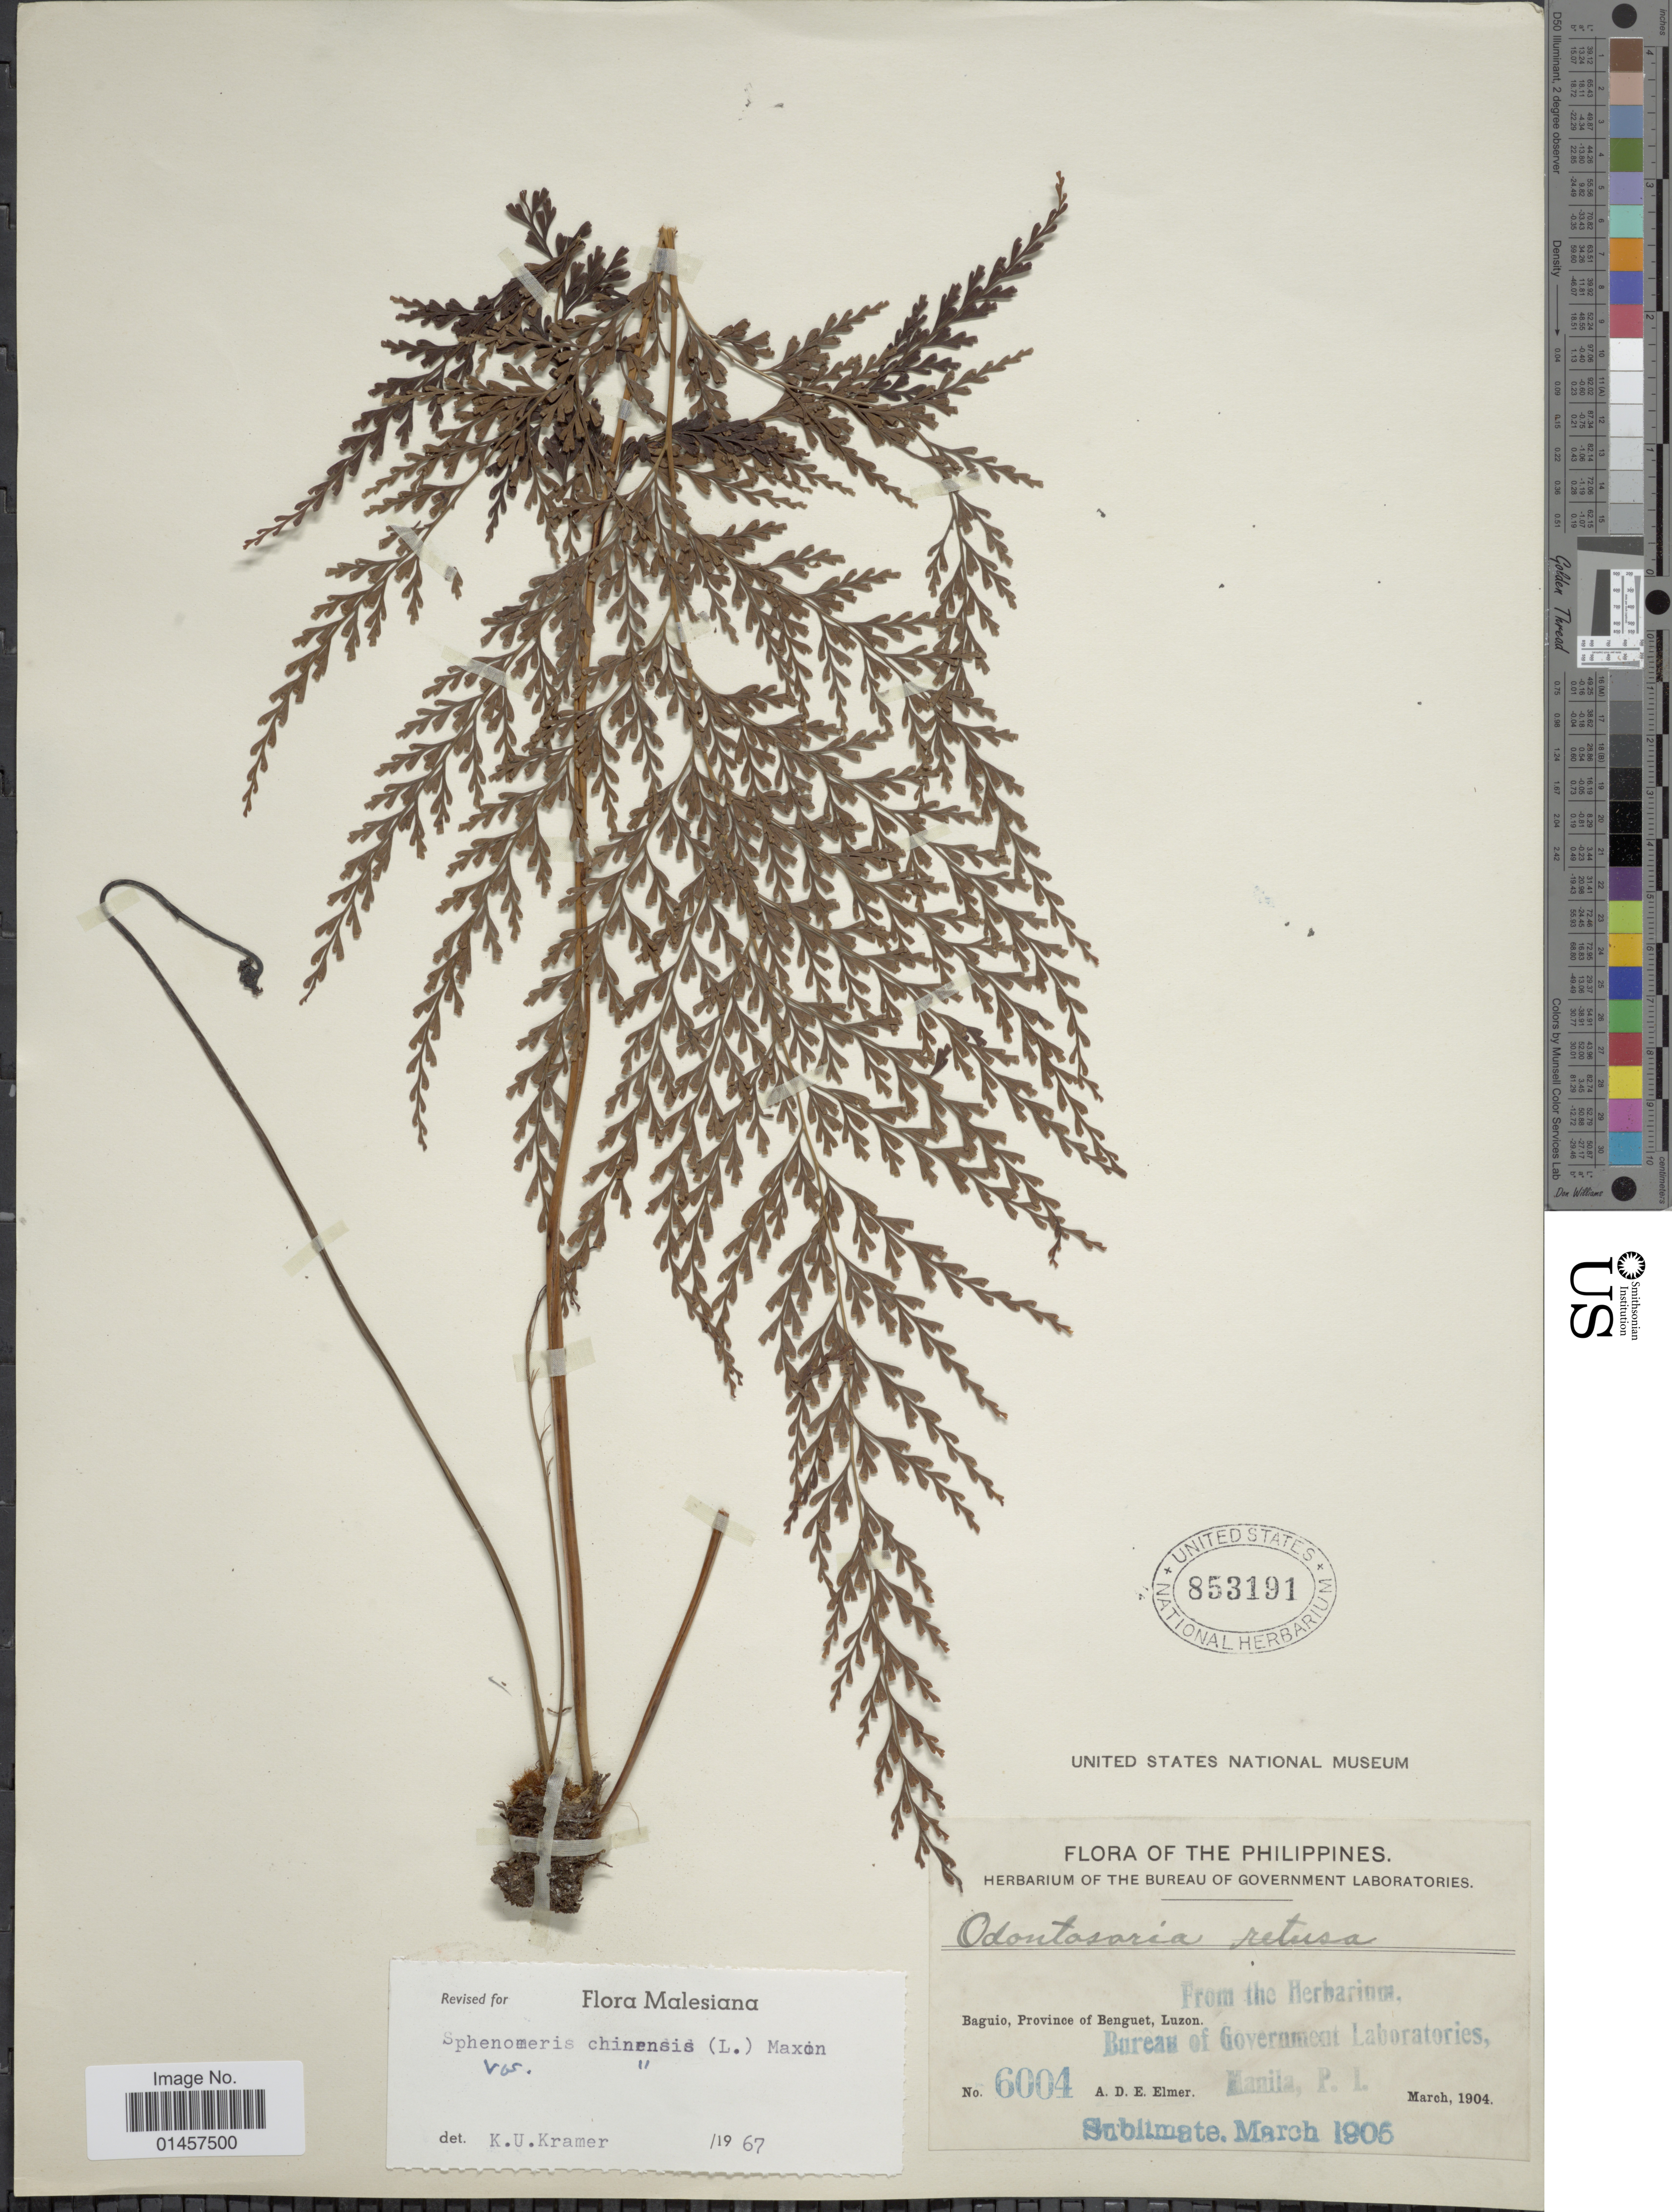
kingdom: Plantae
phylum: Tracheophyta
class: Polypodiopsida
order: Polypodiales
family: Lindsaeaceae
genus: Sphenomeris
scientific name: Sphenomeris chinensis var. chinensis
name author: (L.) Maxon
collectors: A. D. E. Elmer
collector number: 6004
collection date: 1904-03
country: Philippines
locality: Baguio, province of Benguet, Luzon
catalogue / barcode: US 853191